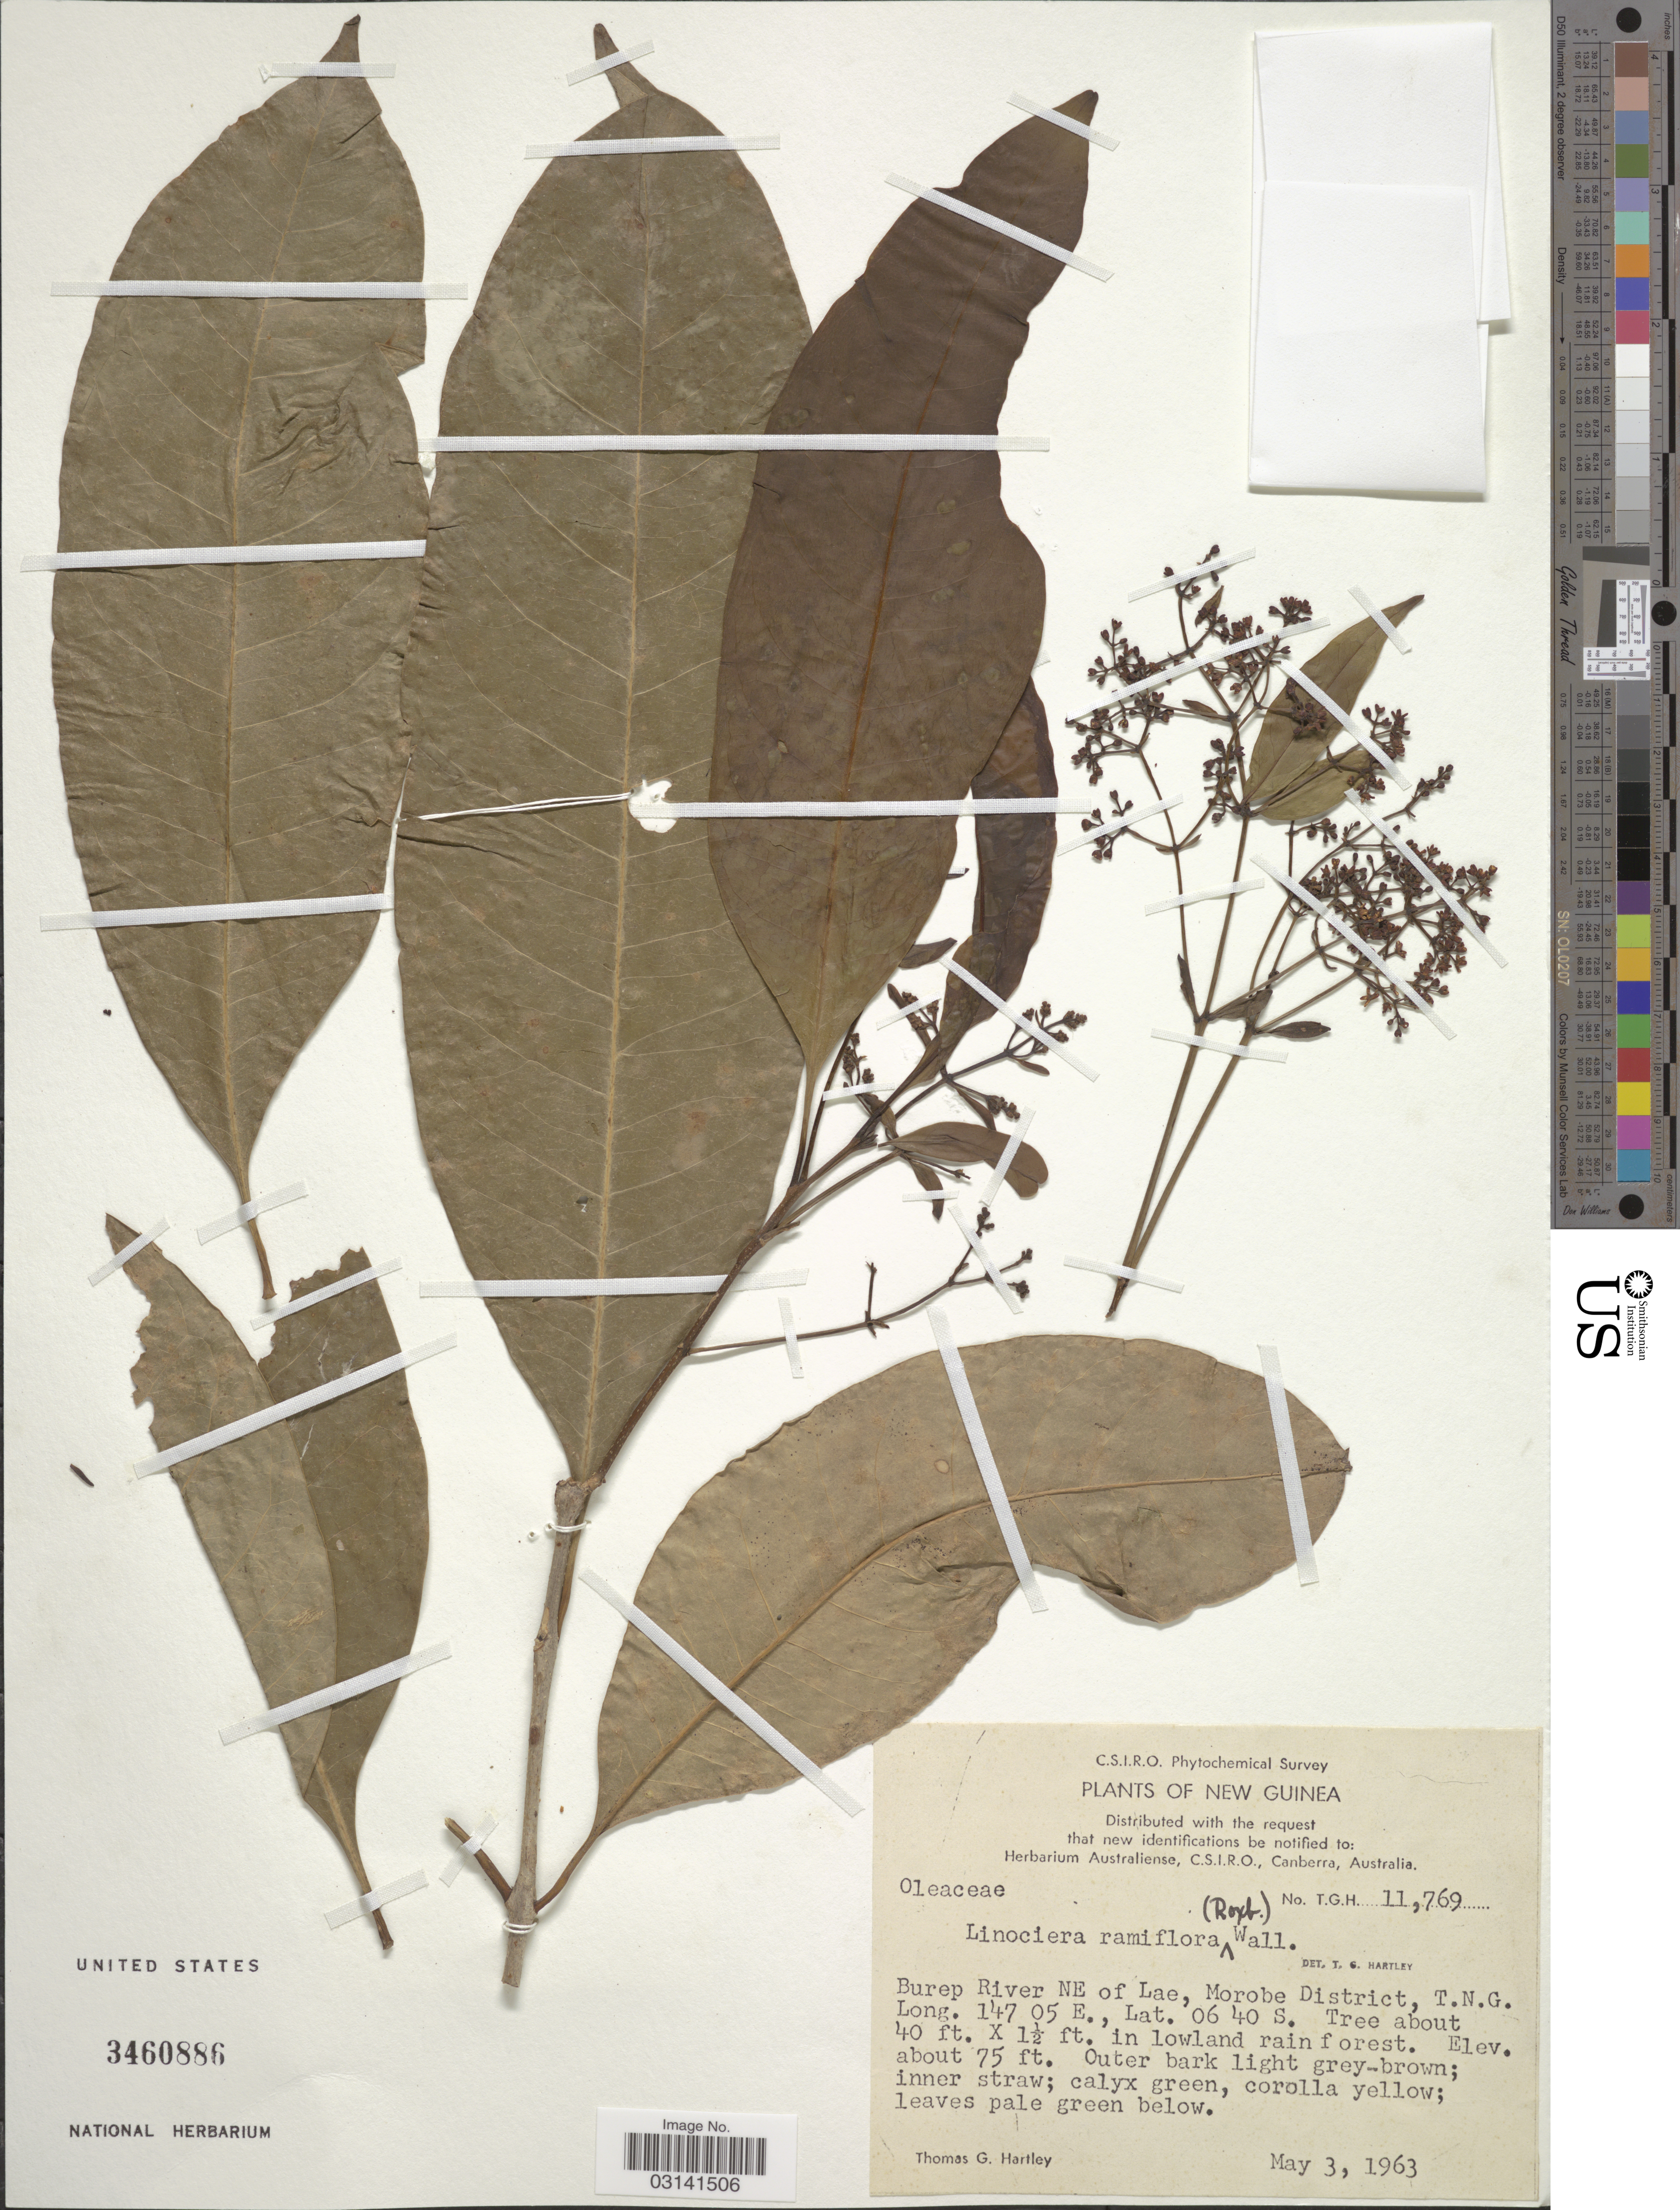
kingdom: Plantae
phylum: Tracheophyta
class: Magnoliopsida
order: Lamiales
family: Oleaceae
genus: Chionanthus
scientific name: Chionanthus ramiflorus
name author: Roxb.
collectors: T. G. Hartley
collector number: T.G.H. 11769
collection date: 1963-05-03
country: Papua New Guinea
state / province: Morobe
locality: Burep River NE of Lae, Morobe District, T.N.G.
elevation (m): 23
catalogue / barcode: US 3460886